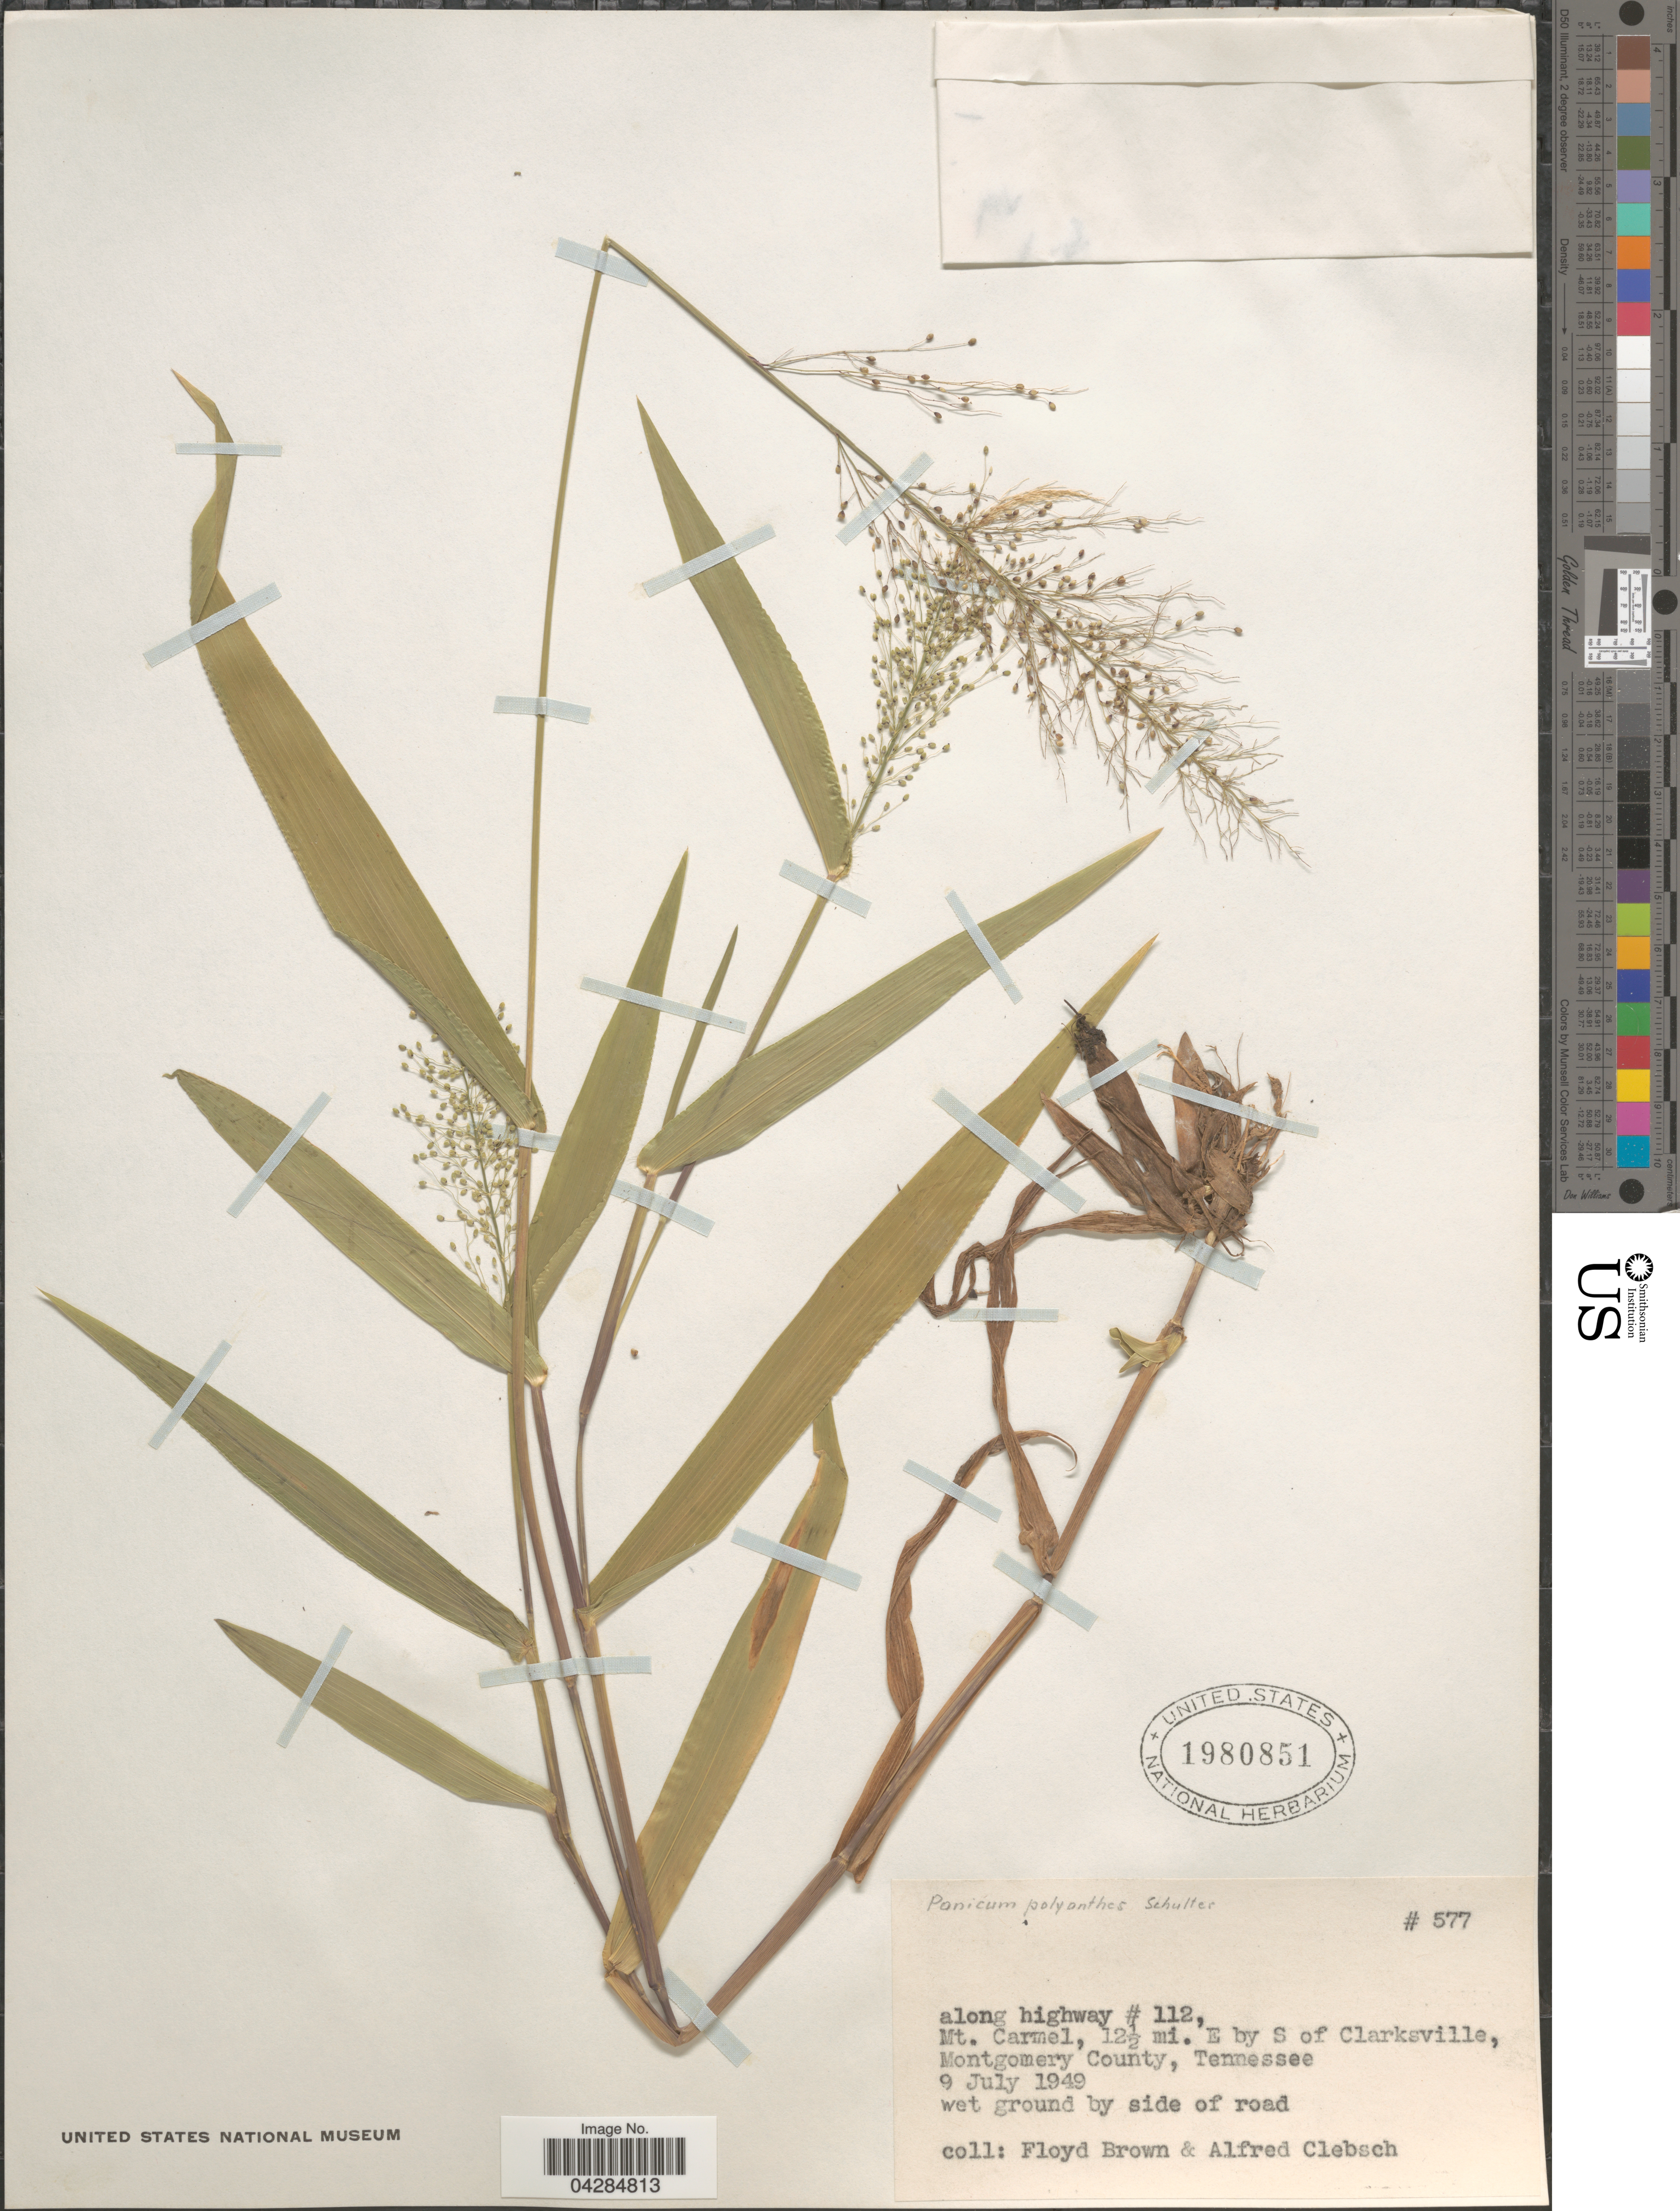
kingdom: Plantae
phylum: Tracheophyta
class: Liliopsida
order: Poales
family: Poaceae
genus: Dichanthelium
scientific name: Dichanthelium polyanthes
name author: (Schult.) Mohlenbr.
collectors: F. Brown & A. Clebsch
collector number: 577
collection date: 1949-07-09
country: United States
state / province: Tennessee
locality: Along highway # 112, Mt. Carmel, 12½ mi. E by S of Clarksville, Montgomery County. By side of road.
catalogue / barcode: US 1980851